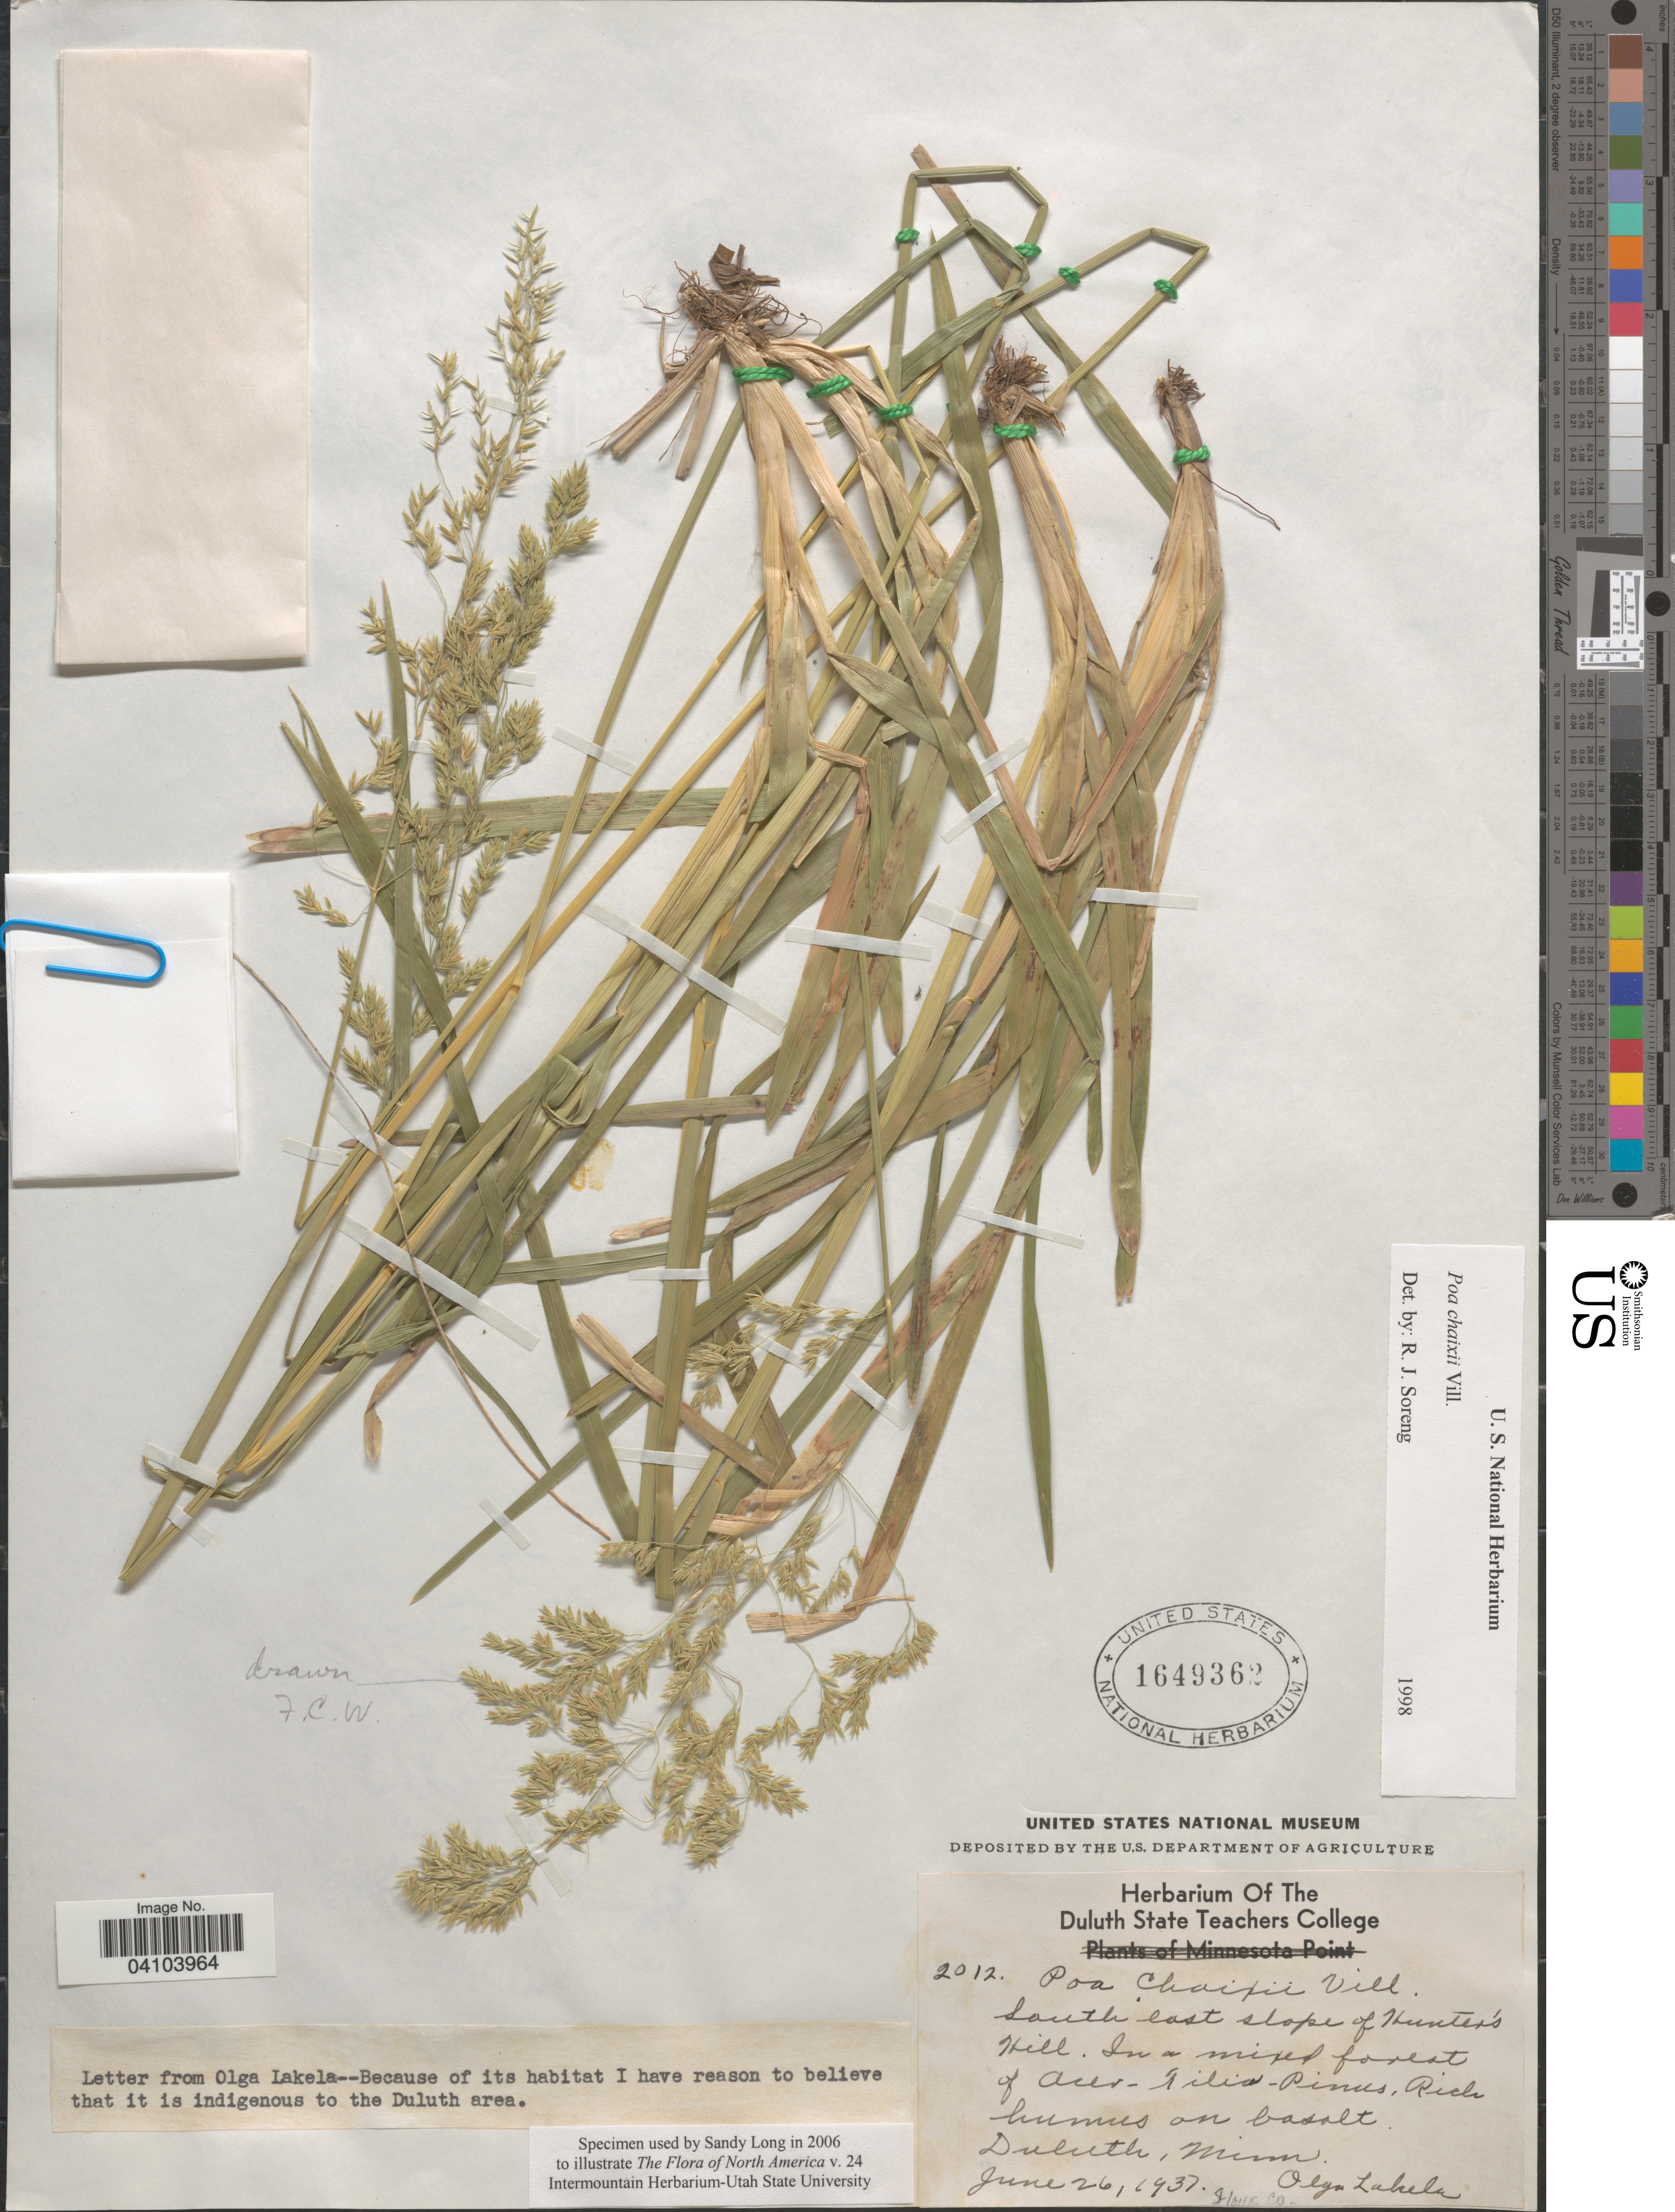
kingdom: Plantae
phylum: Tracheophyta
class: Liliopsida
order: Poales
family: Poaceae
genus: Poa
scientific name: Poa chaixii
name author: Vill.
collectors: O. K. Lakela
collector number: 2012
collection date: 1937-06-26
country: United States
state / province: Minnesota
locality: South east slope of Hunter's Hill. Duluth.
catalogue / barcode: US 1649362